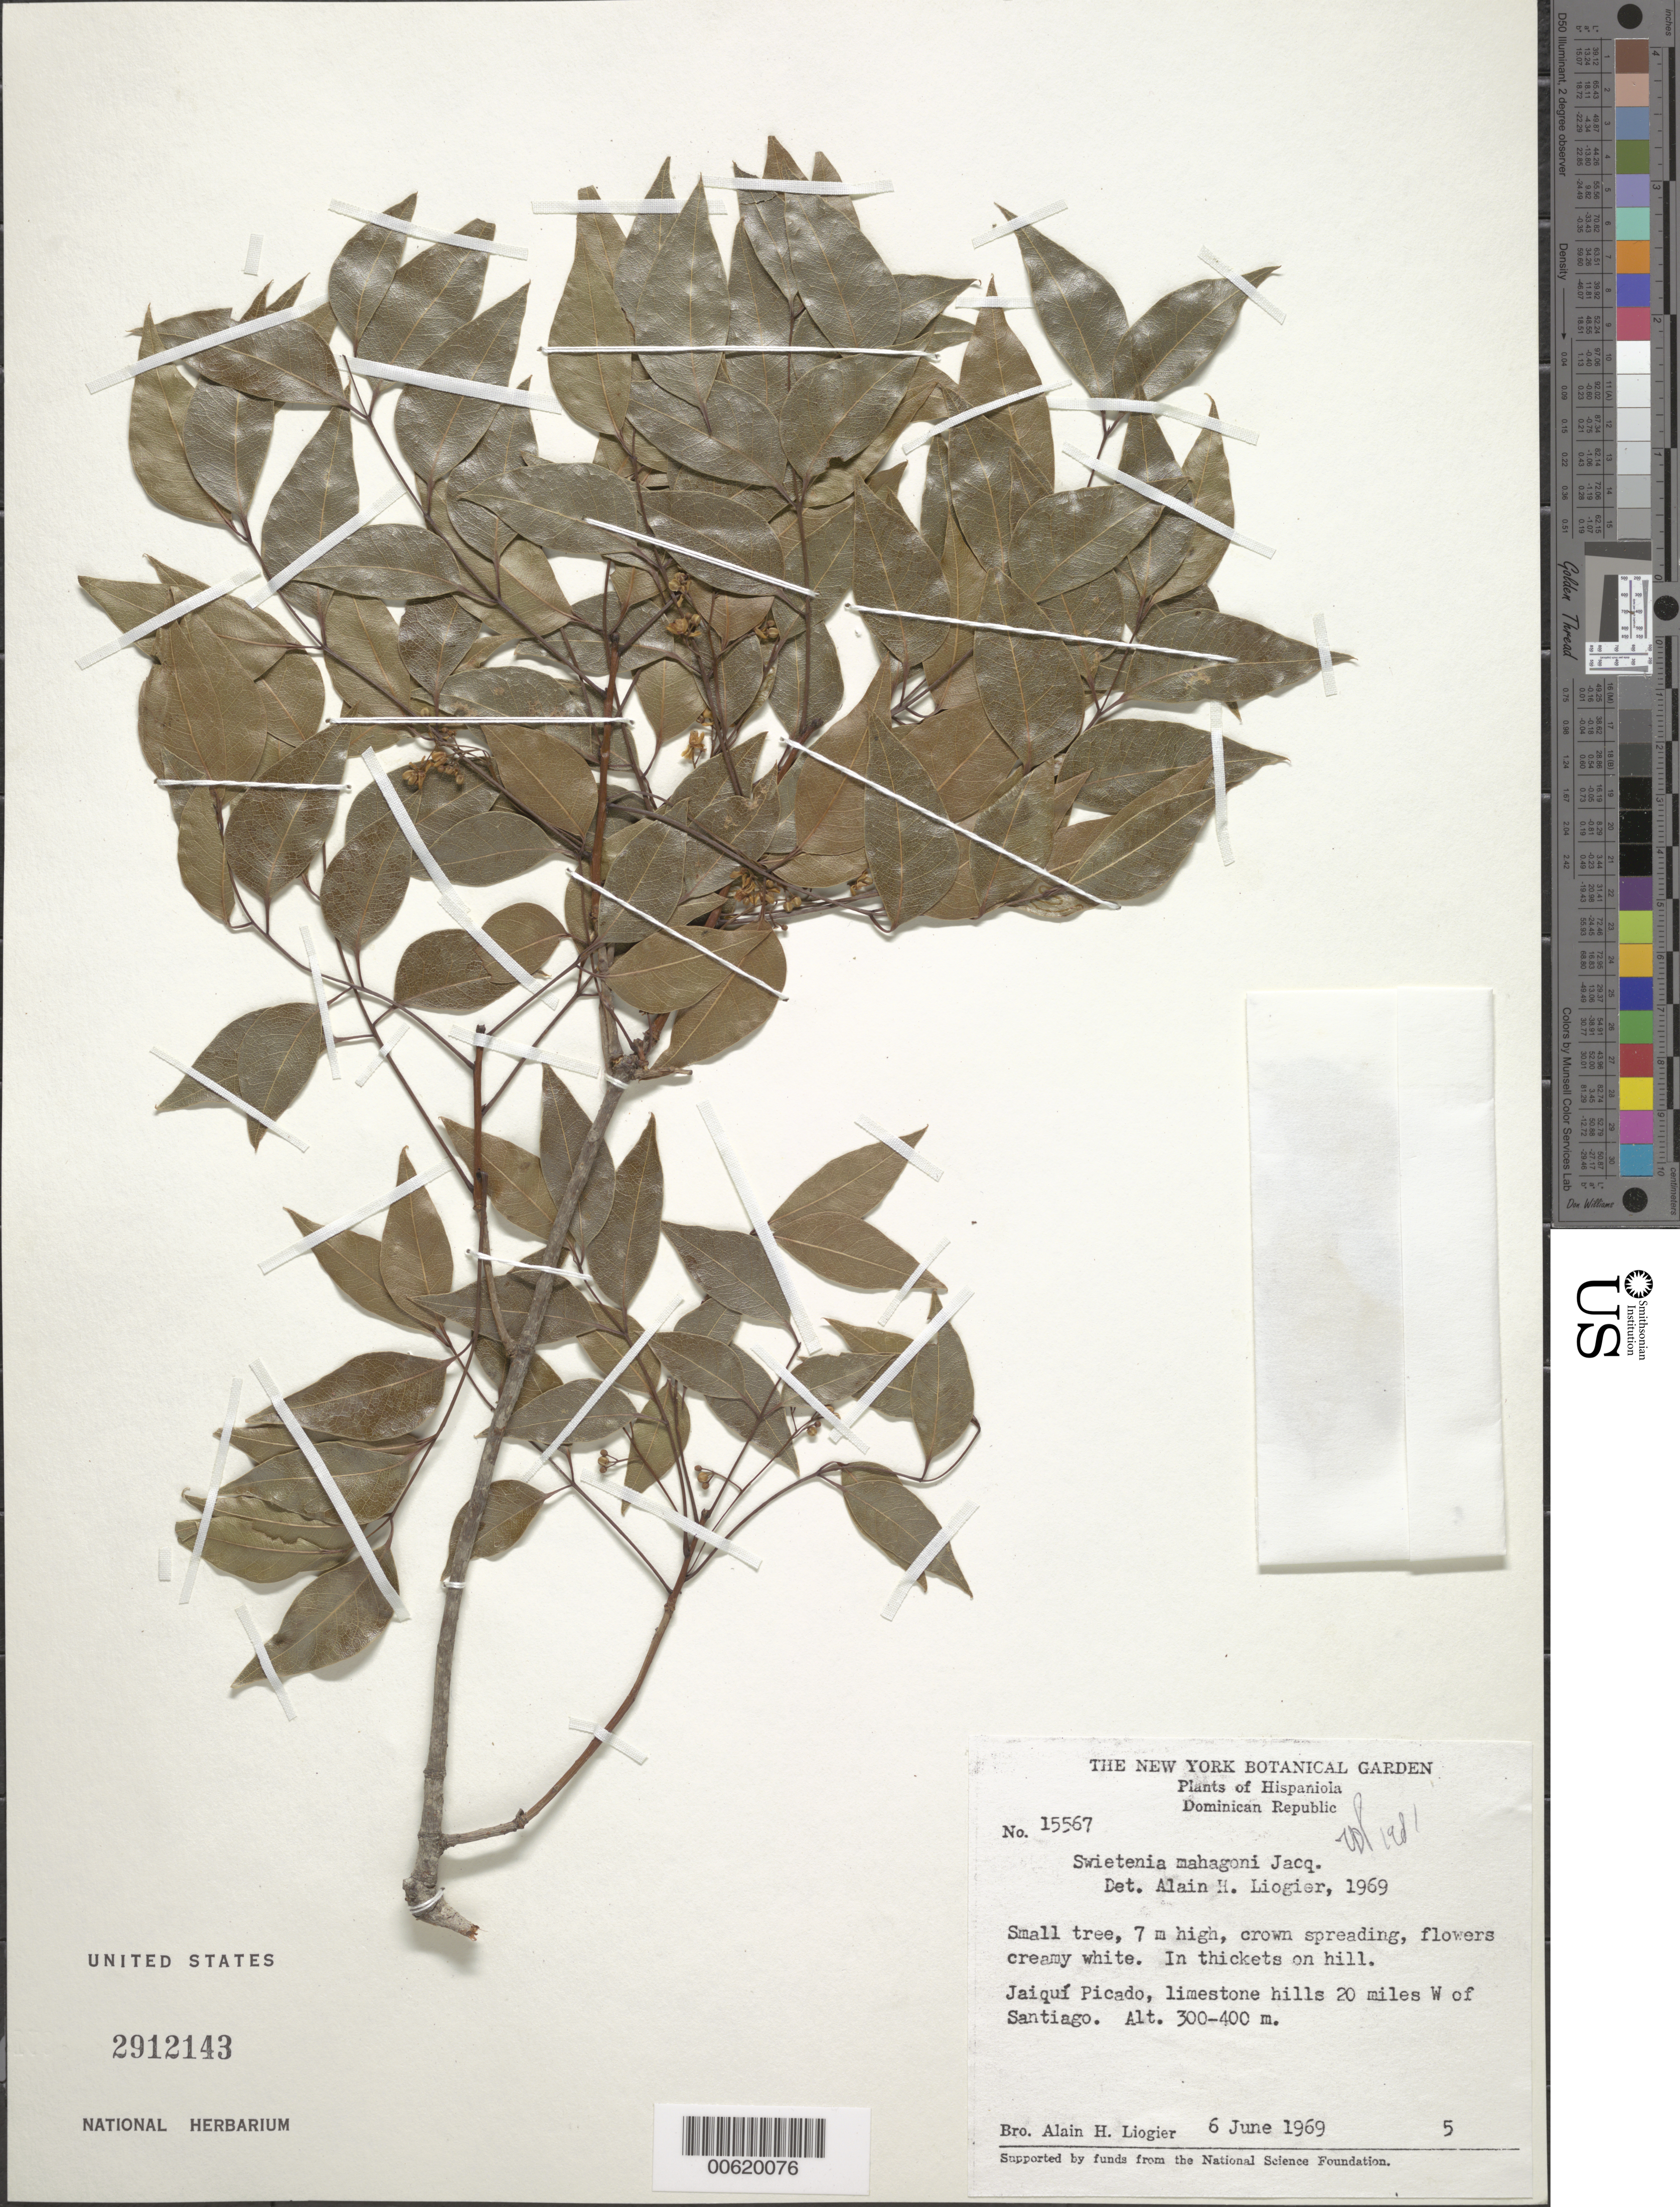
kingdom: Plantae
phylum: Tracheophyta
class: Magnoliopsida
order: Sapindales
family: Meliaceae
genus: Swietenia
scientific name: Swietenia mahagoni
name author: (L.) Jacq.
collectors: A. H. Liogier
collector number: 15567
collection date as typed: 06 Jun 1969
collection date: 1969-06-06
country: Haiti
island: Hispaniola Island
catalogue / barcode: US 2912143